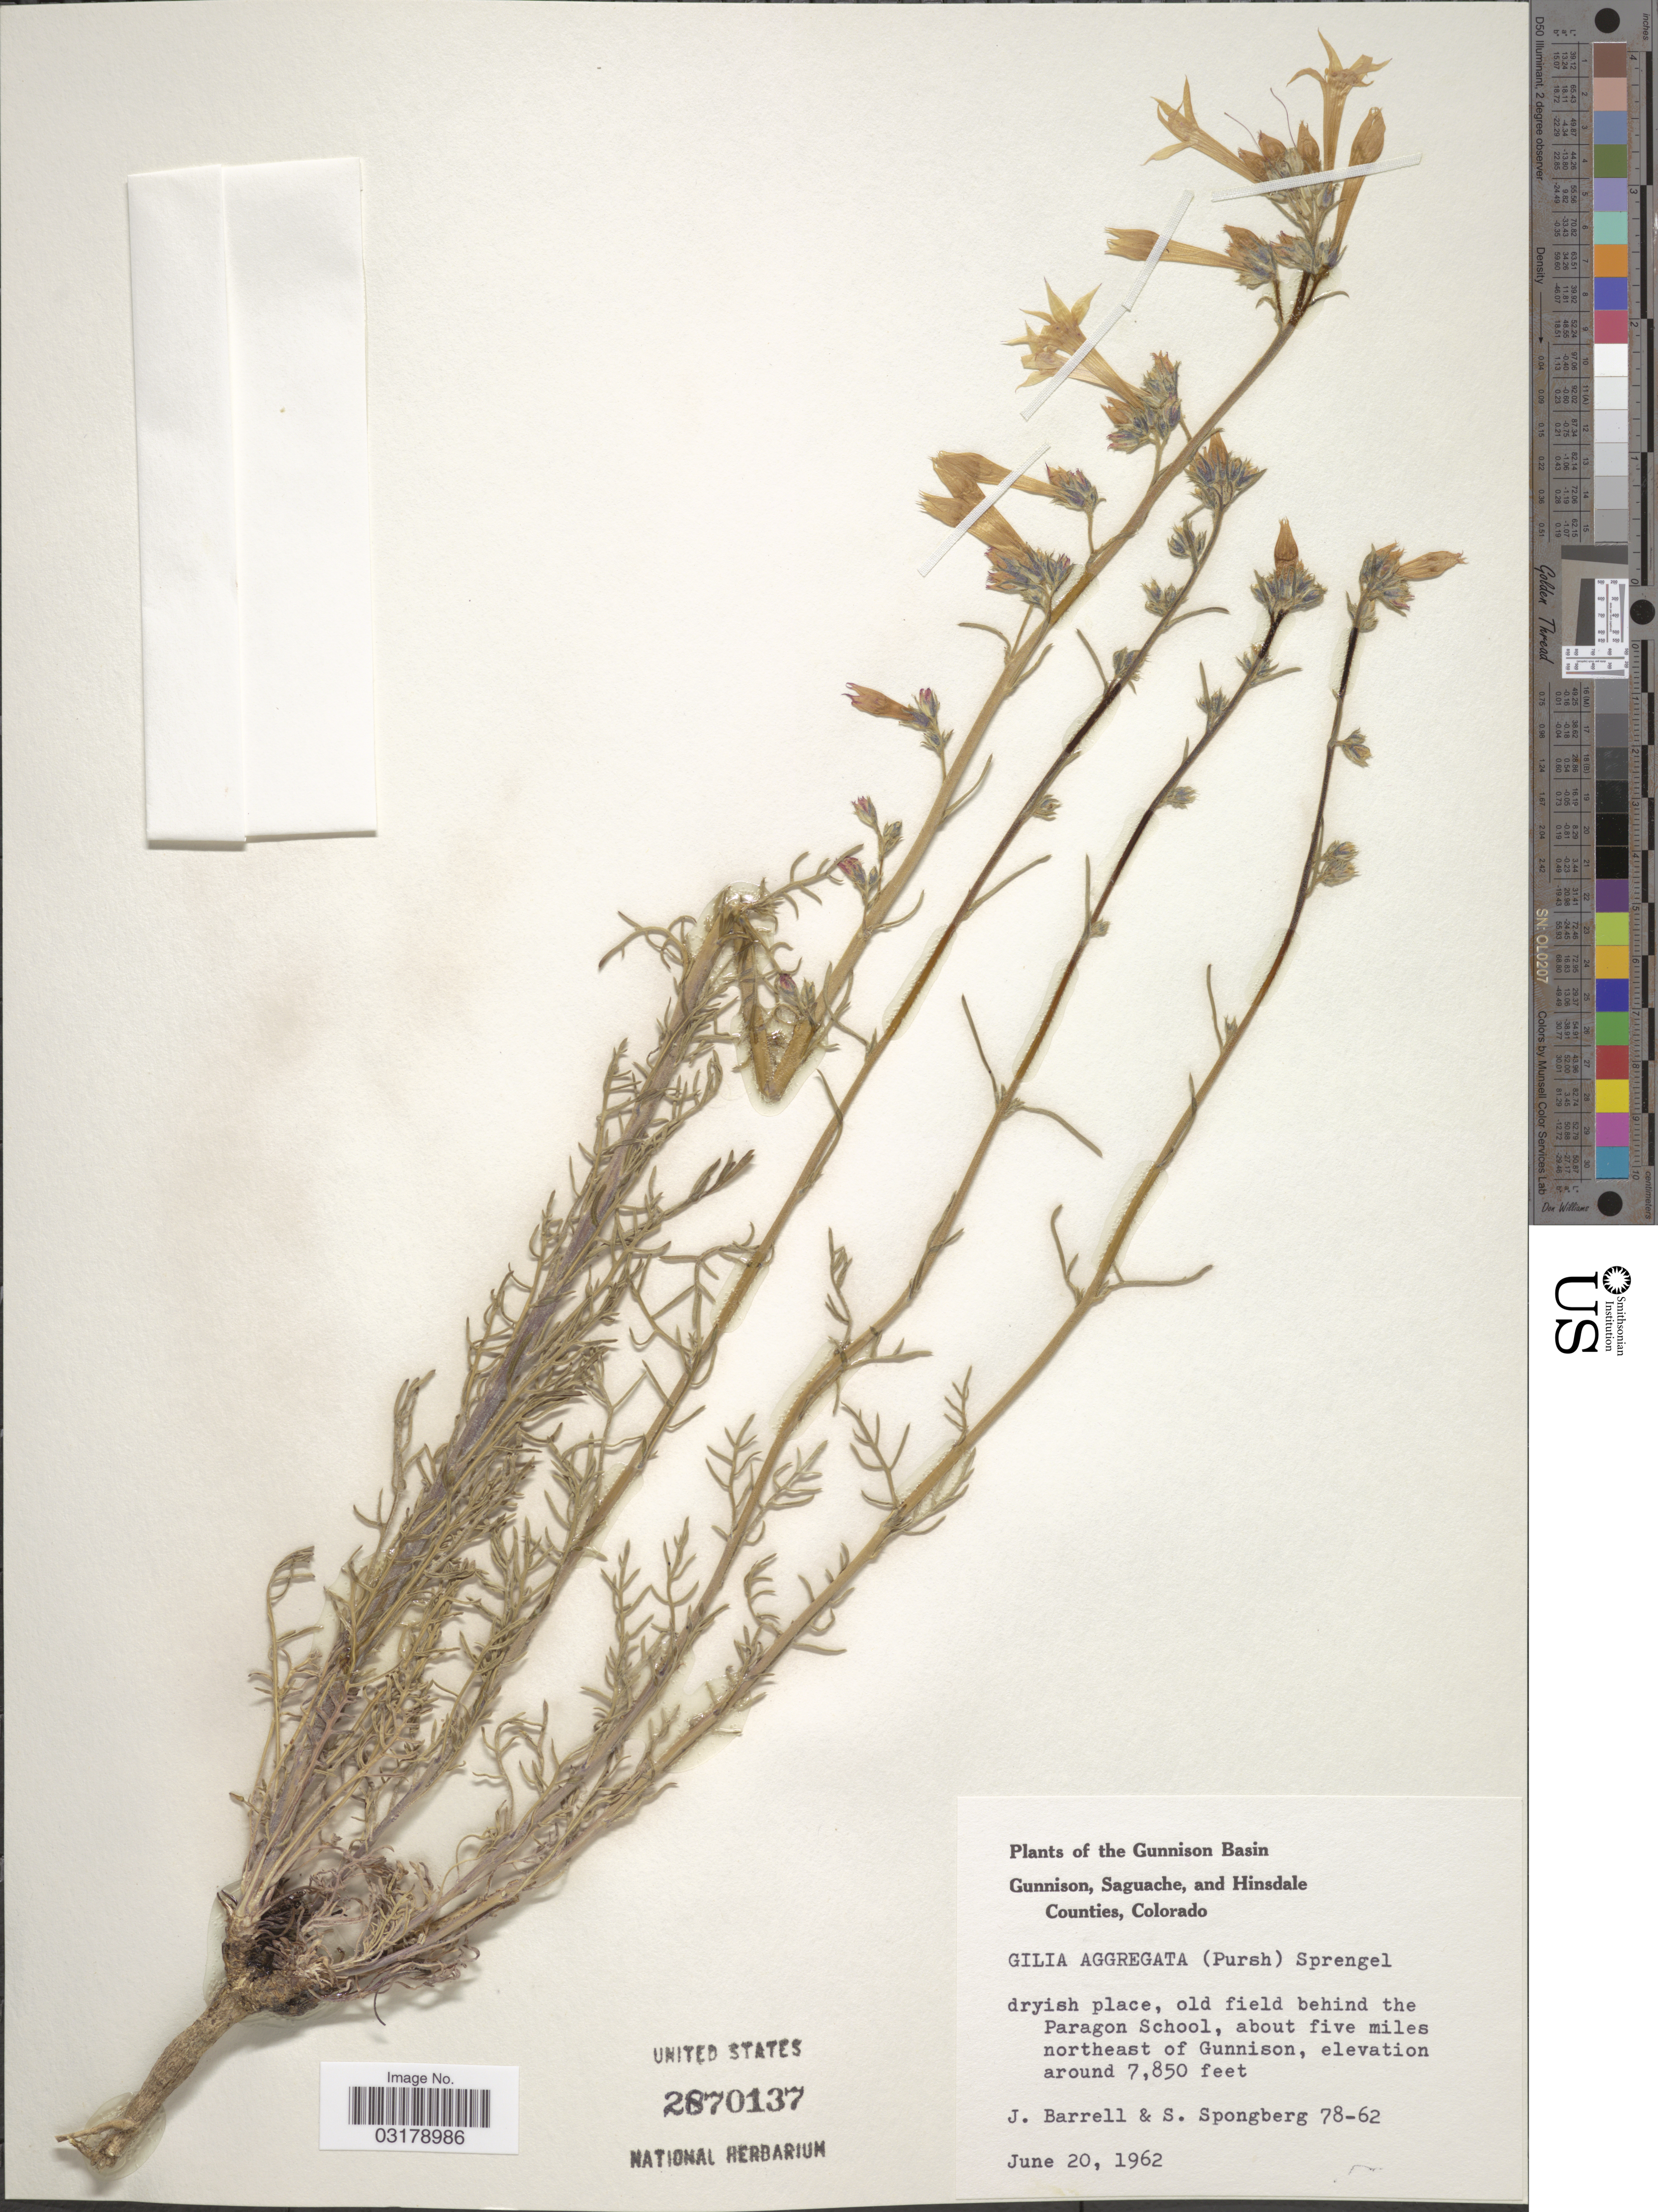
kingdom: Plantae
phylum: Tracheophyta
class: Magnoliopsida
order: Ericales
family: Polemoniaceae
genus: Ipomopsis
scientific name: Ipomopsis aggregata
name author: (Pursh) V.E. Grant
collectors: J. Barrell & S. A.Spongberg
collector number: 78-62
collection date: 1962-06-20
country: United States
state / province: Colorado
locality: Gunnison Basin. Gunnison, Saguache, and Hinsdale Counties. Old field behind the Paragon school, about five miles northeast of Gunnison.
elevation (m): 2393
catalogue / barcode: US 2870137